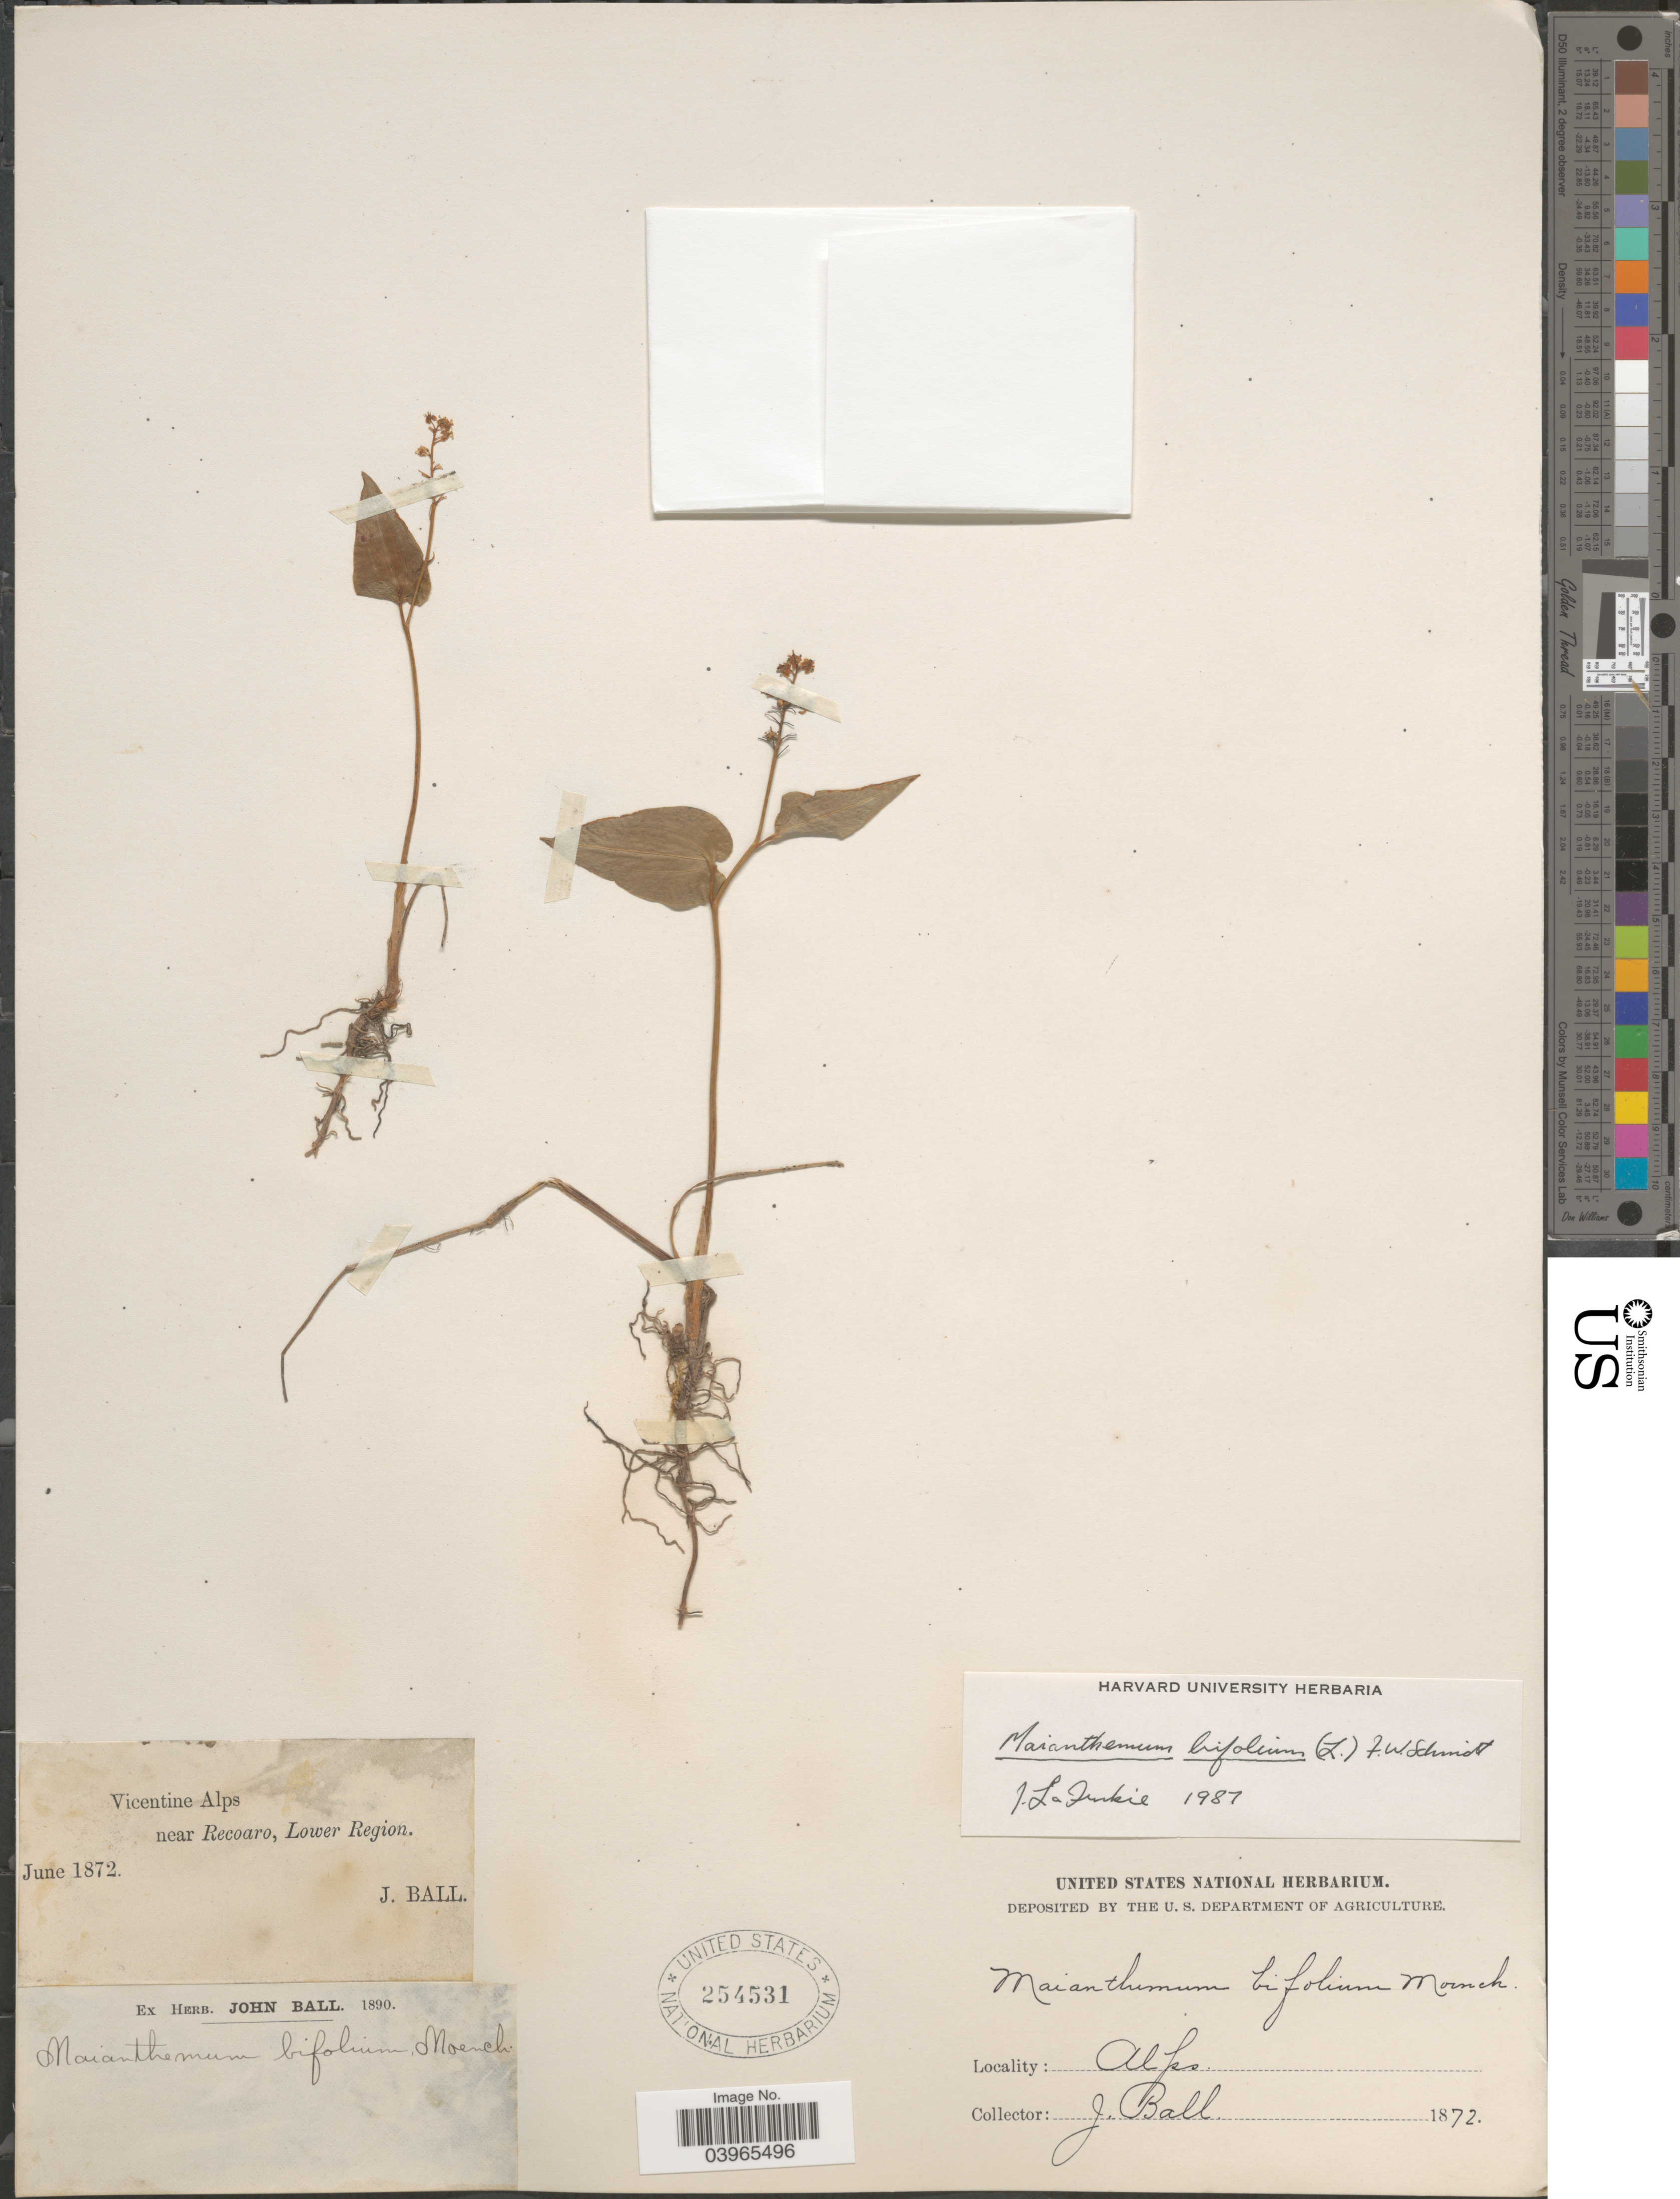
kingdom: Plantae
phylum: Tracheophyta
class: Liliopsida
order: Asparagales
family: Asparagaceae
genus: Maianthemum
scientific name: Maianthemum bifolium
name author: (L.) F.W. Schmidt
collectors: J. Ball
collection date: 1872-06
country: Italy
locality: Vicentine Alps near Recoaro, Lower Region. Alps.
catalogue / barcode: US 254531